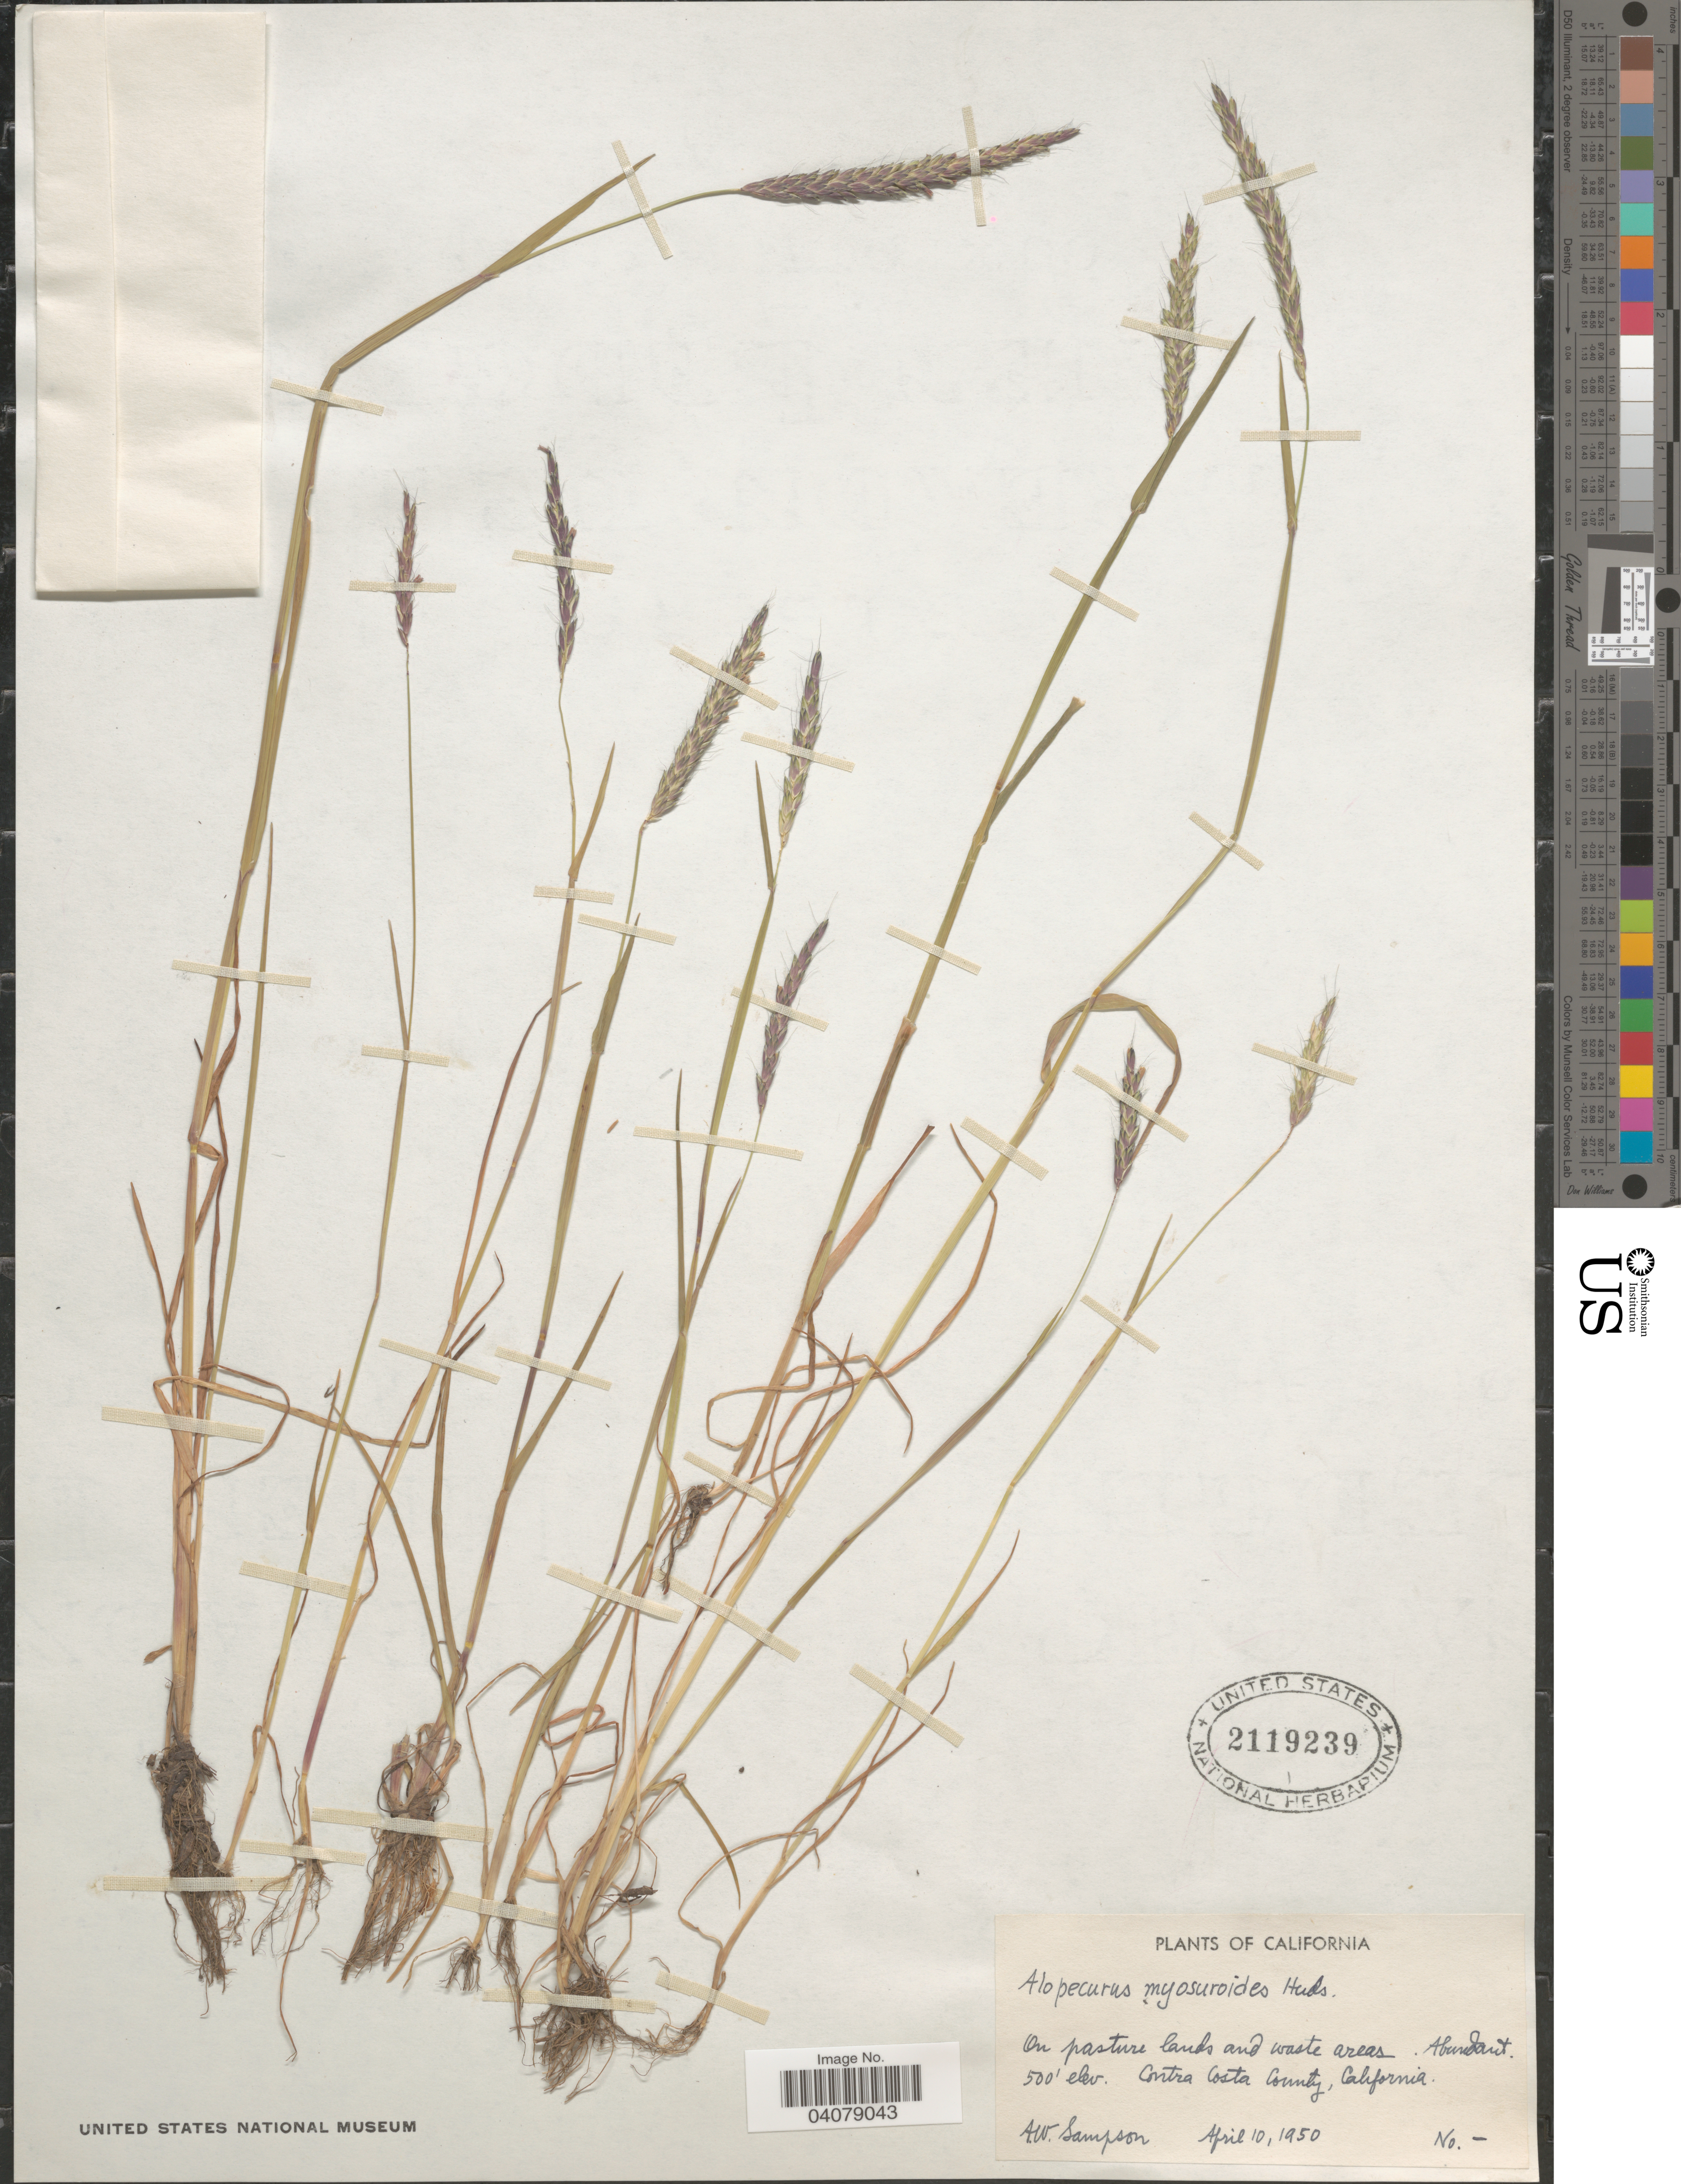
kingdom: Plantae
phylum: Tracheophyta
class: Liliopsida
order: Poales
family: Poaceae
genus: Alopecurus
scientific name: Alopecurus myosuroides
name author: Huds.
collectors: A. Sampson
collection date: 1950-04-10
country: United States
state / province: California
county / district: Contra Costa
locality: Contra Costa County.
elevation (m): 152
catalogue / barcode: US 2119239